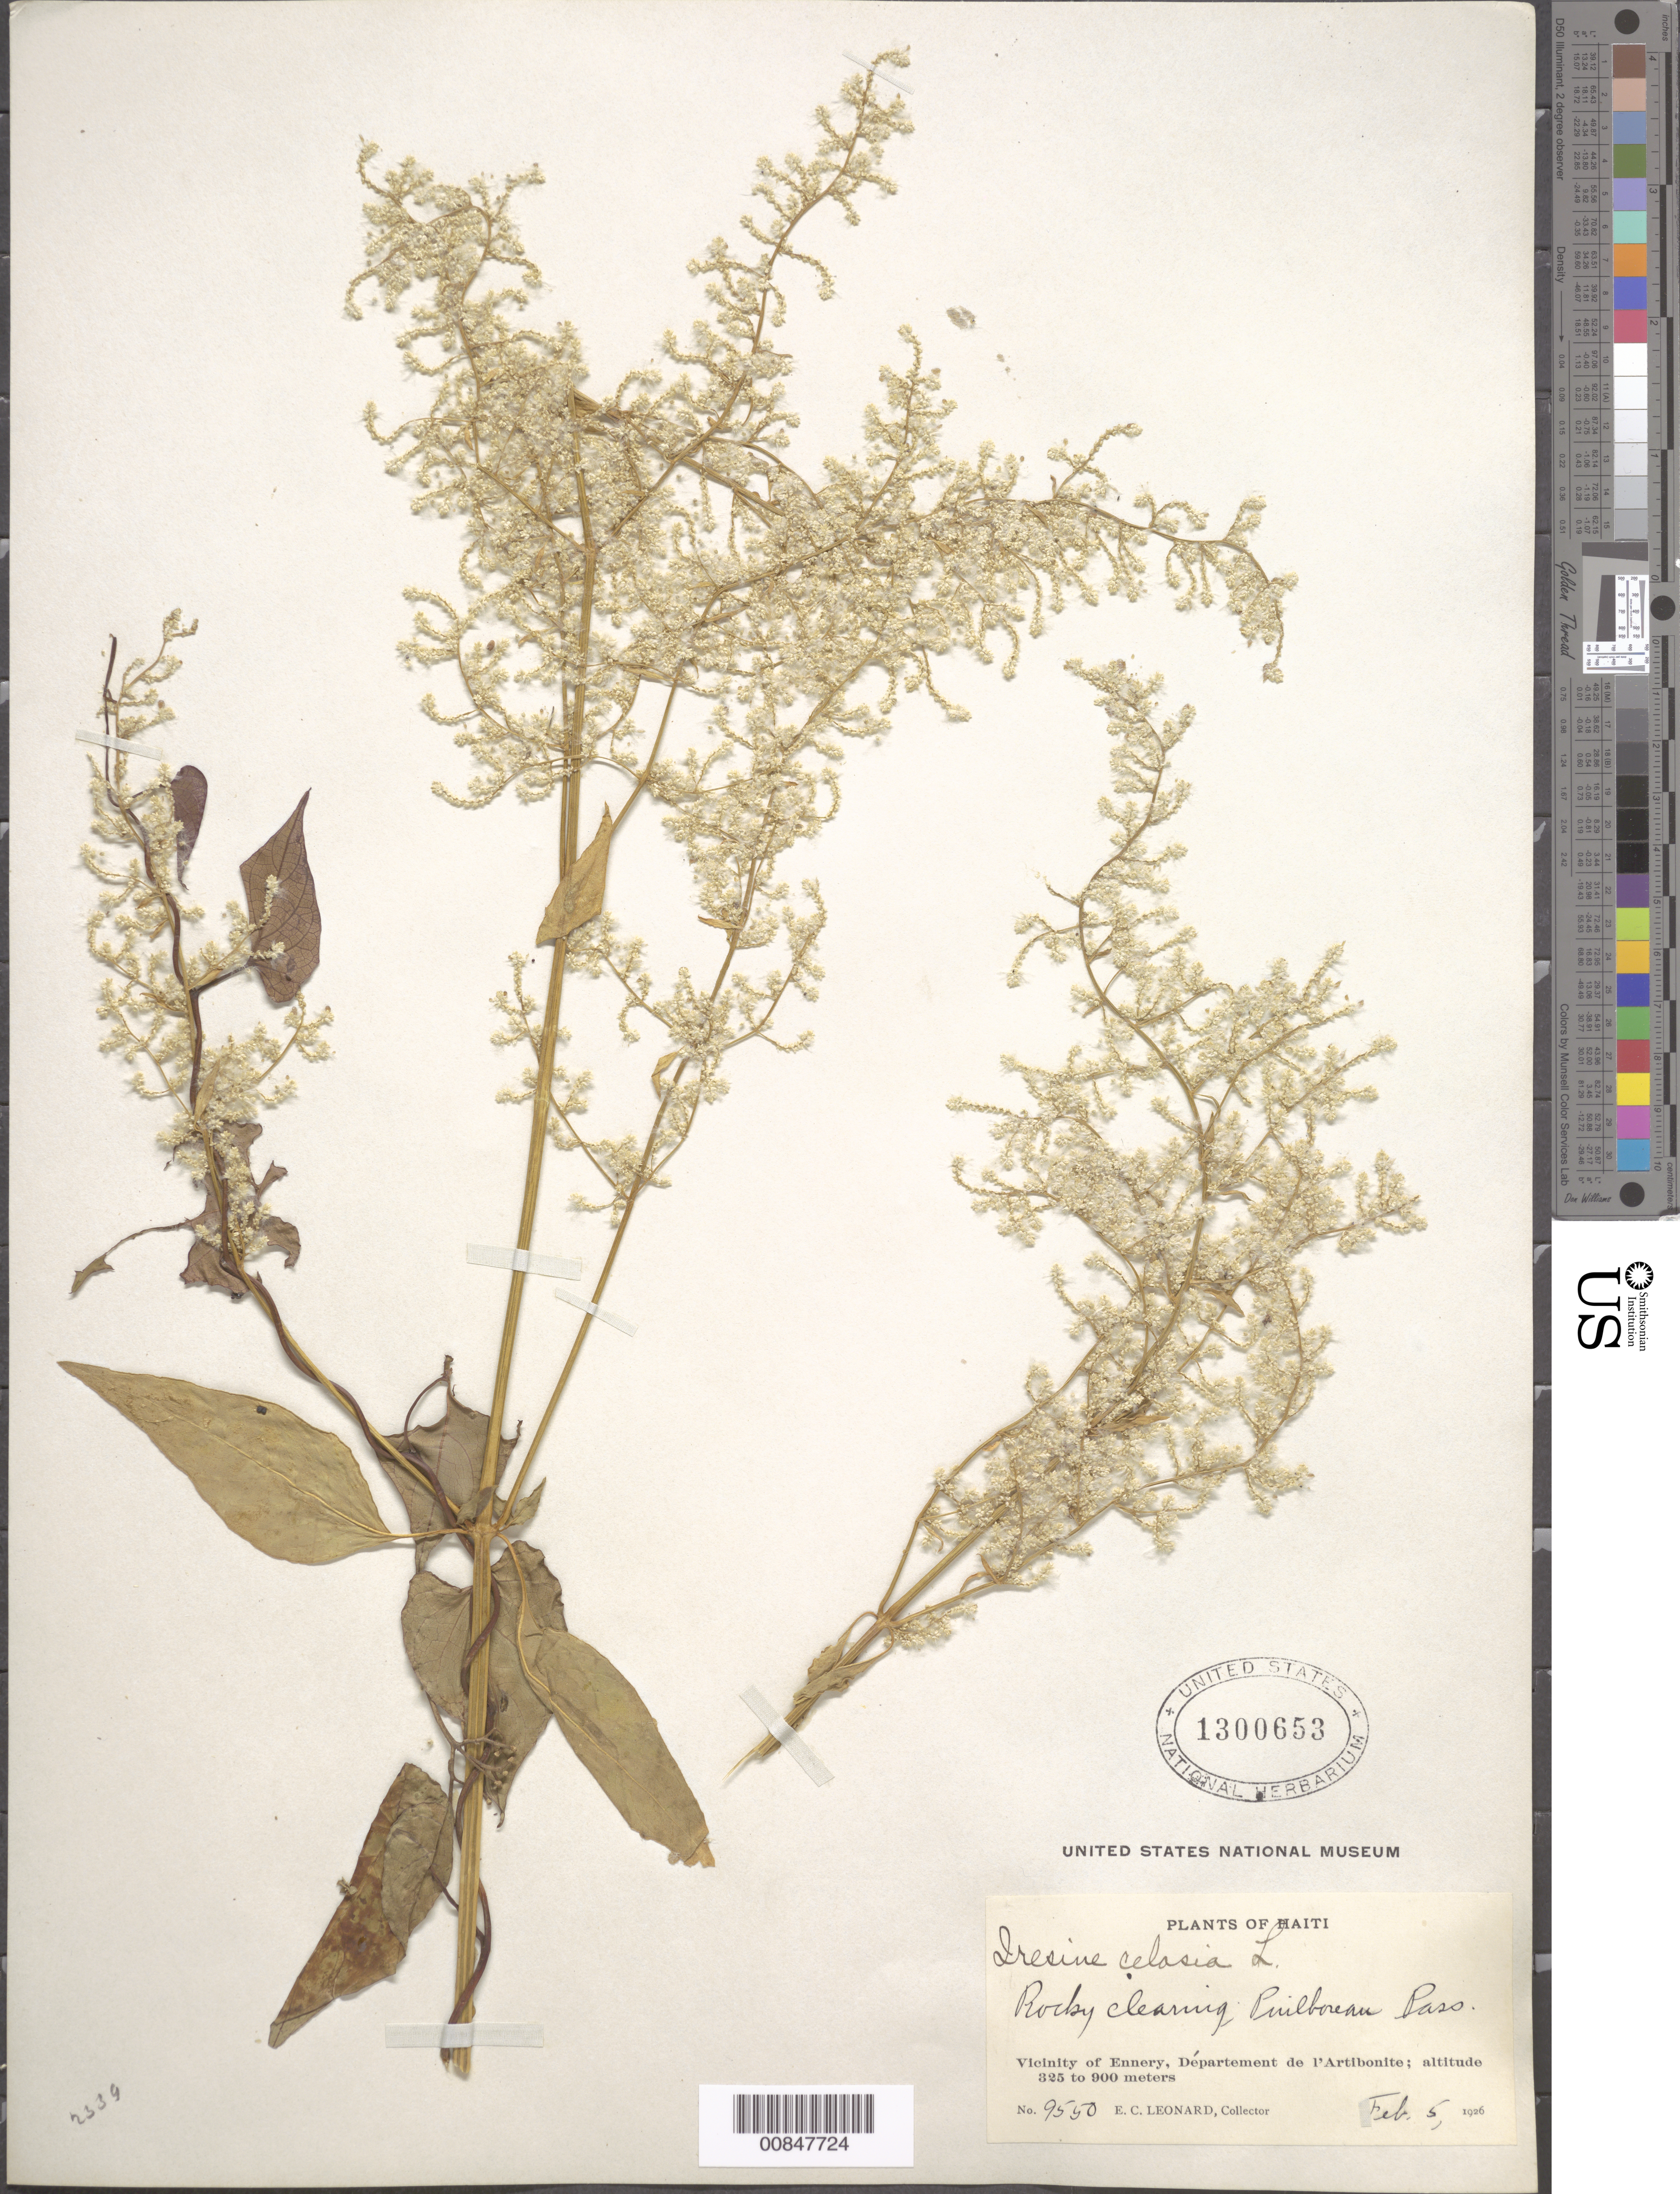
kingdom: Plantae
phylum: Tracheophyta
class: Magnoliopsida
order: Caryophyllales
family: Amaranthaceae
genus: Iresine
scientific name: Iresine diffusa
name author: Humb. & Bonpl. ex Willd.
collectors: E. C. Leonard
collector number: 9550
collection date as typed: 05 Feb 1926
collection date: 1926-02-05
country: Haiti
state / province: Artibonite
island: Hispaniola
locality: Vicinity of Ennery. Puilboreau Pass.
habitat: Rocky clearing.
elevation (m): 325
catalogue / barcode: US 1300653